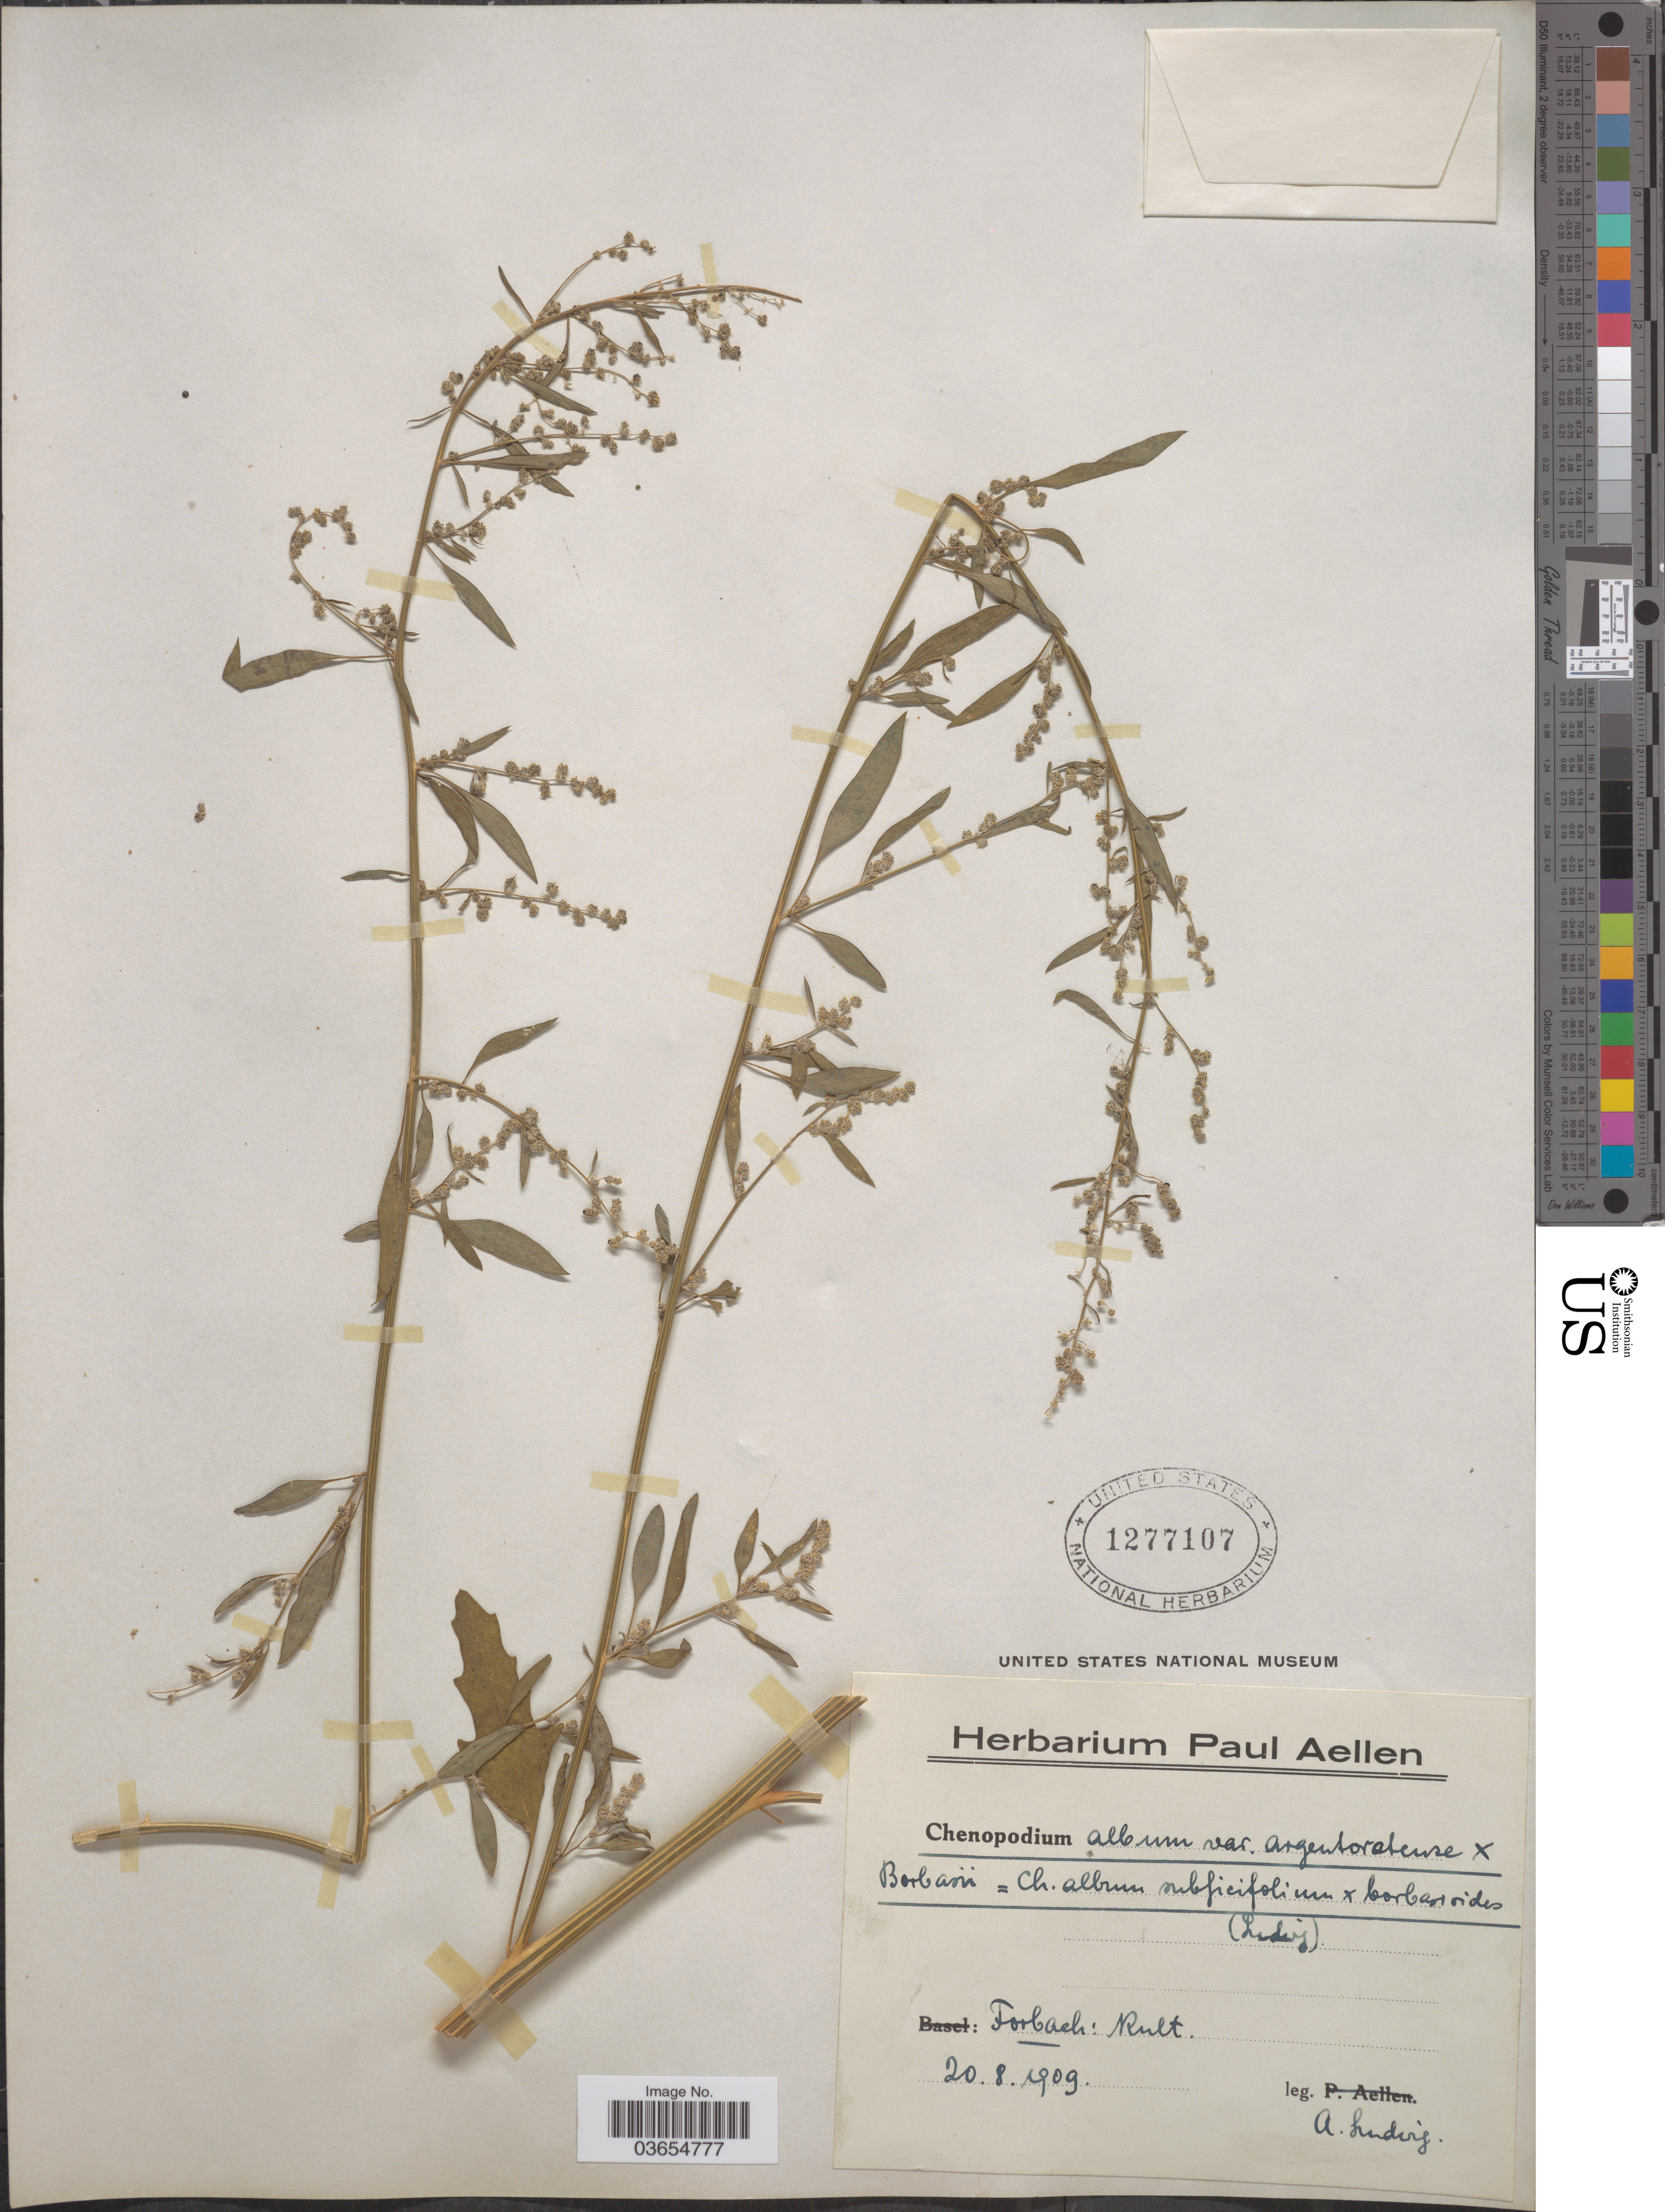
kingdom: Plantae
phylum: Tracheophyta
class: Magnoliopsida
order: Caryophyllales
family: Amaranthaceae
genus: Chenopodium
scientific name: Chenopodium album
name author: L.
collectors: A. Ludwig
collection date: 1909-08-20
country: Germany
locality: Forbach: kult.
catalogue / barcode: US 1277107